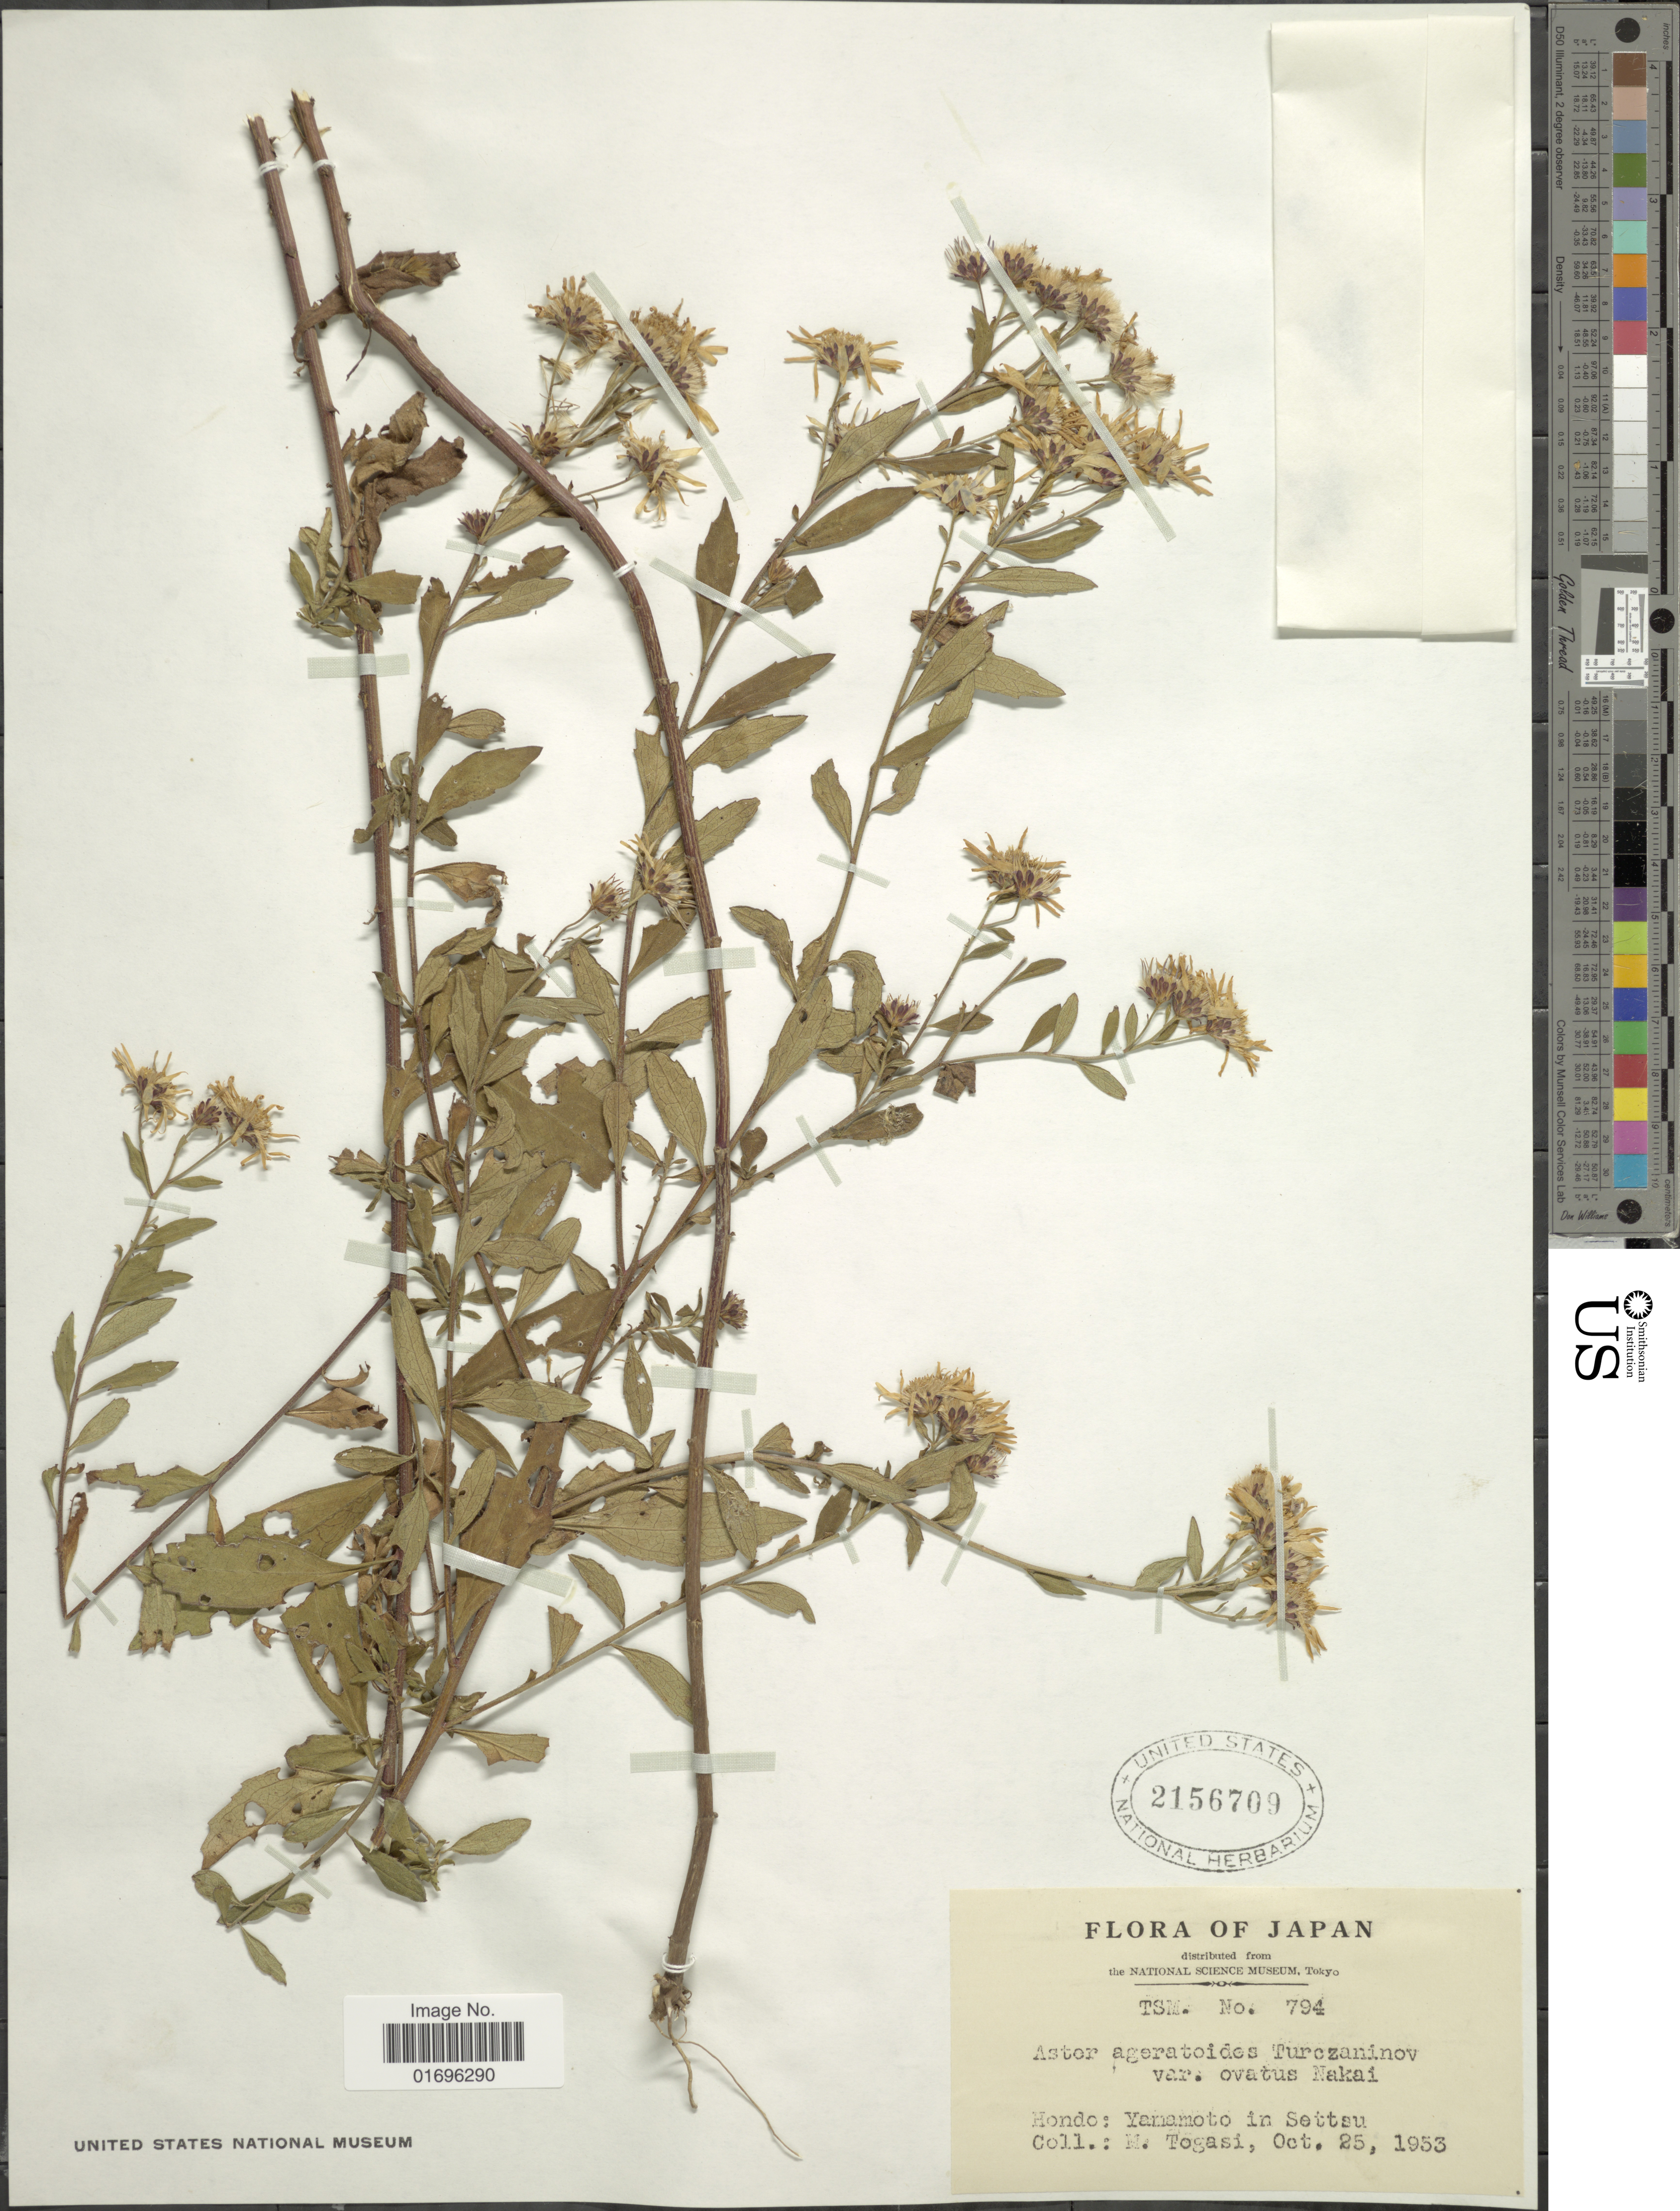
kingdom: Plantae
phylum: Tracheophyta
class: Magnoliopsida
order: Asterales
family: Asteraceae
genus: Aster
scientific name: Aster ageratoides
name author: Turcz.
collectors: M. Togasi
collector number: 794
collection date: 1953-10-25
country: Japan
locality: Hondo: Yamamoto in Settsu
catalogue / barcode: US 2156709